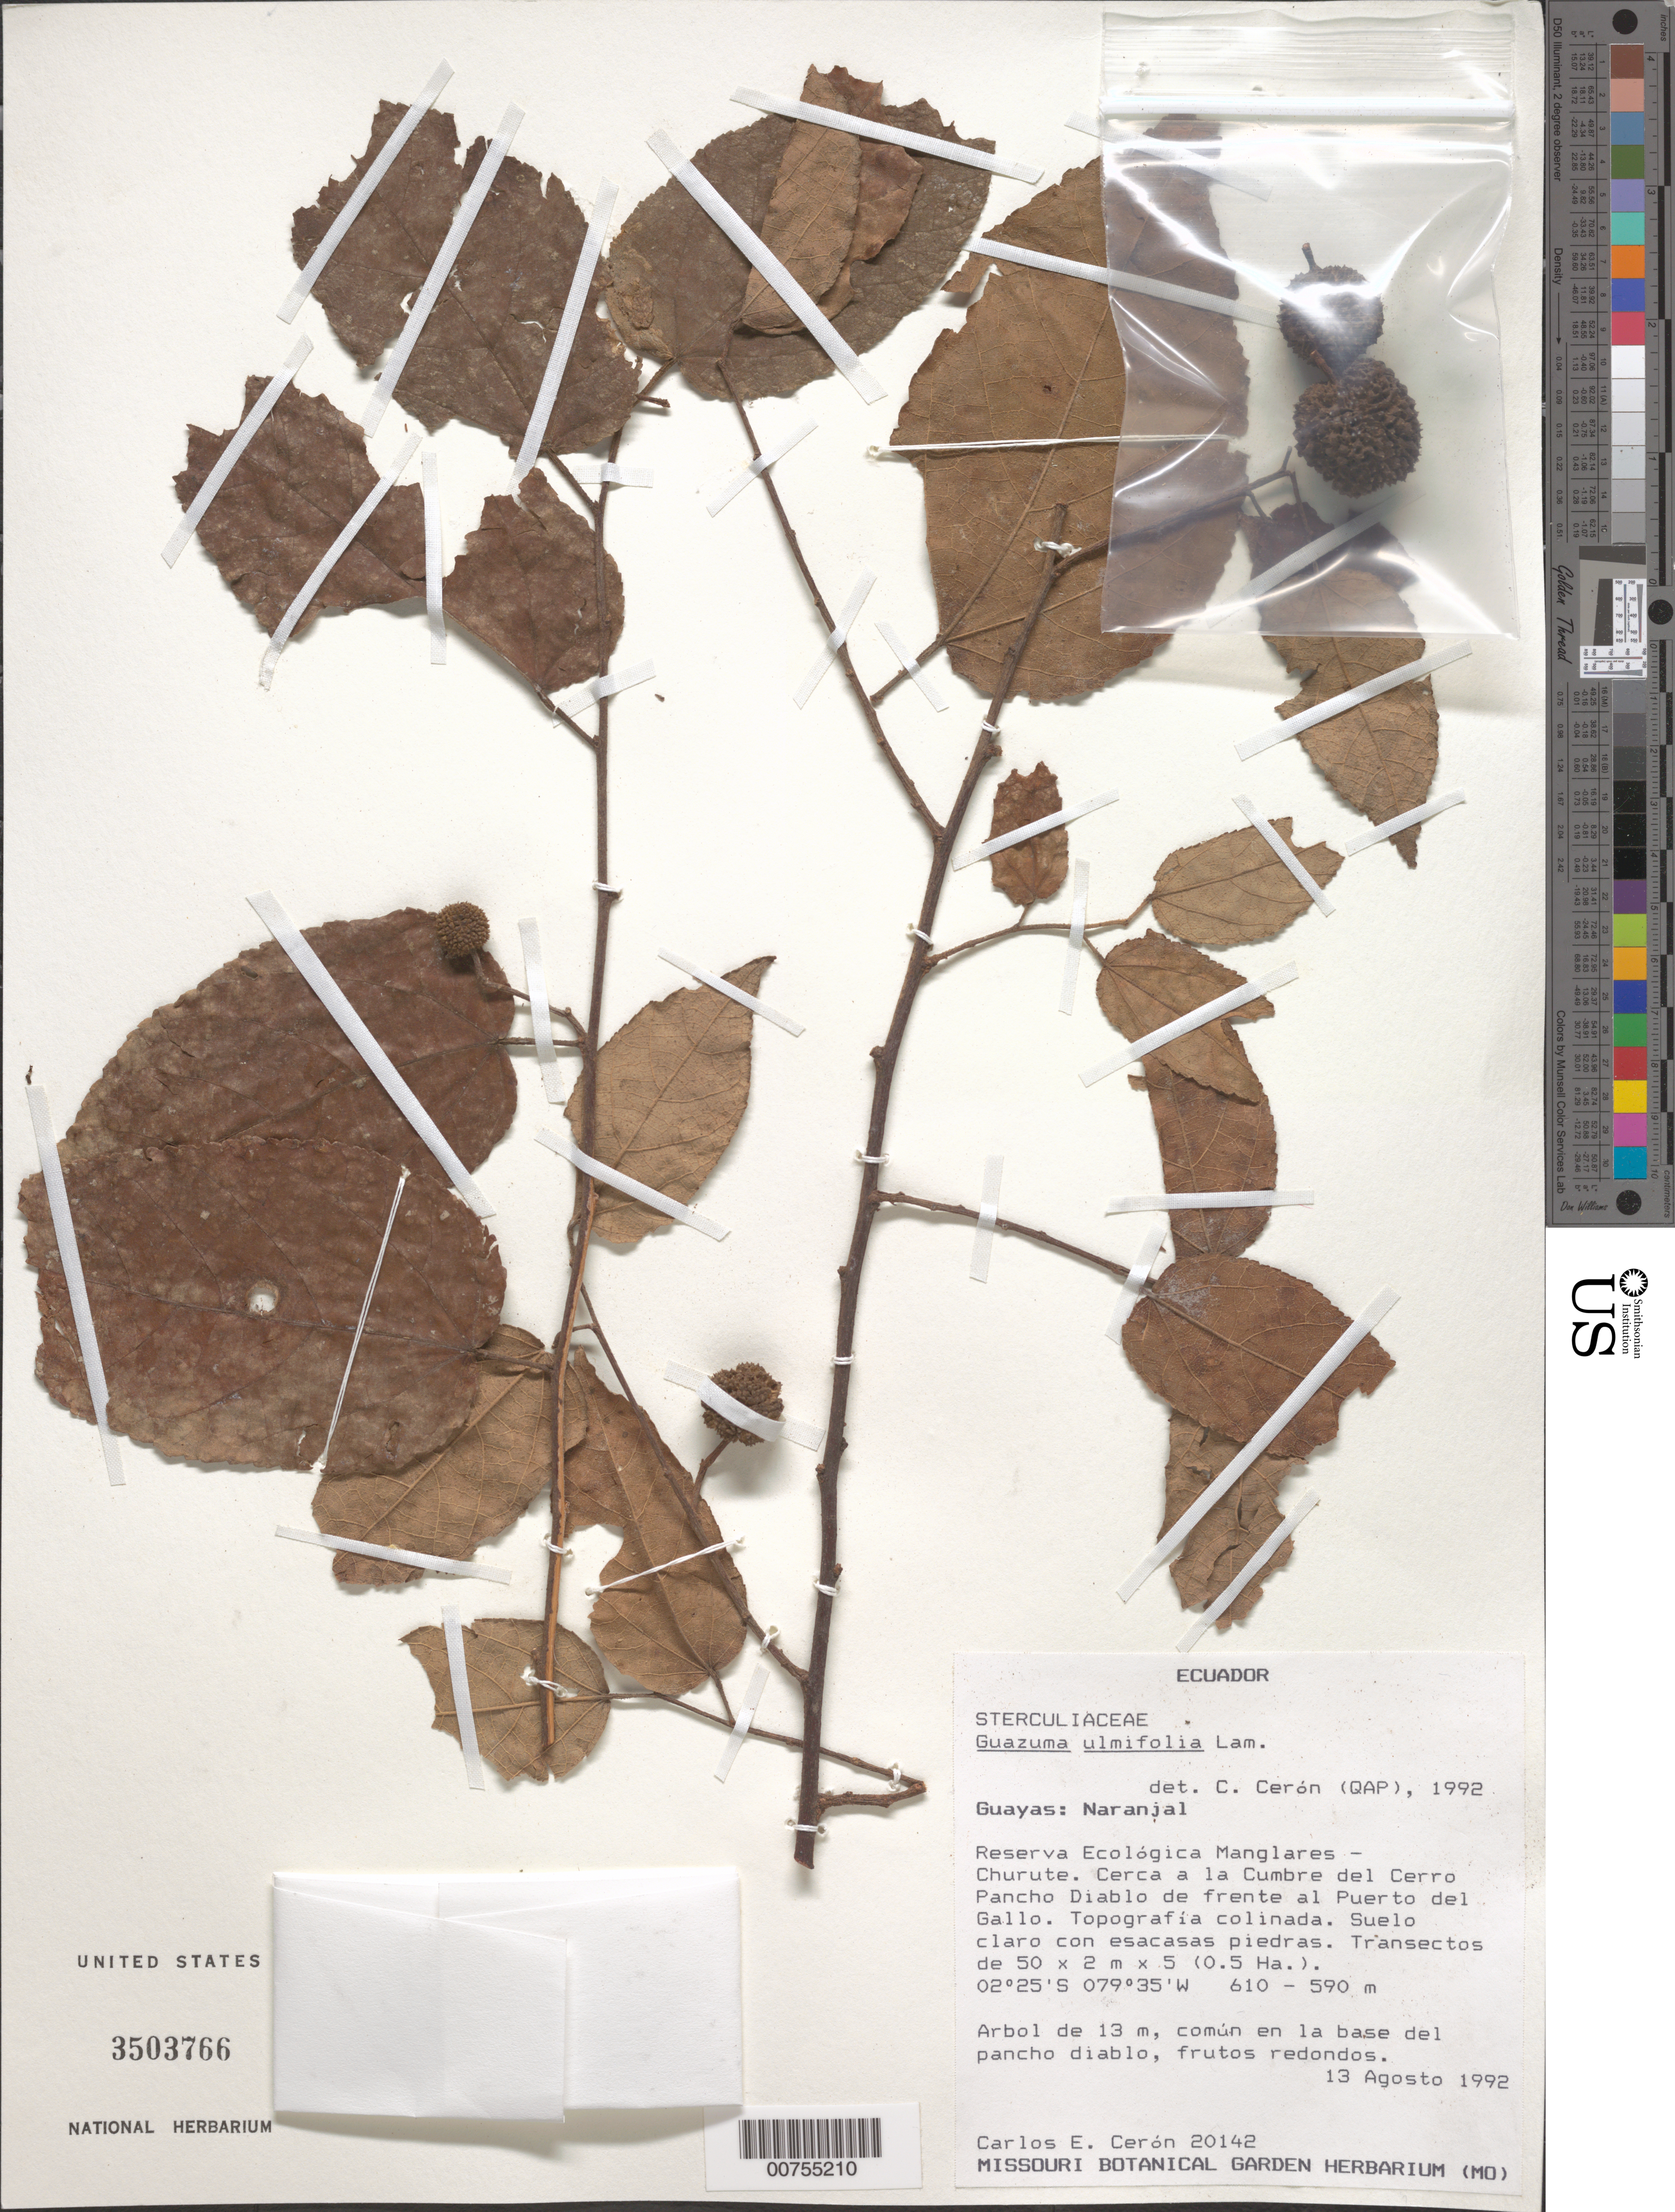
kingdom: Plantae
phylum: Tracheophyta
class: Magnoliopsida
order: Malvales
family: Malvaceae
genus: Guazuma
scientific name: Guazuma ulmifolia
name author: Lam.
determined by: Cerón M., C. E.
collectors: C. E. Cerón M.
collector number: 20142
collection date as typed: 13 Aug 1992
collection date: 1992-08-13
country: Ecuador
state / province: Guayas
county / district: Naranjal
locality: Reserva Ecológica Manglares-Churute. Cerca a la Cumbre del Cerro Pancho Diable de frente al Puerto del Gallo.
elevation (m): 610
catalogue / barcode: US 3503766